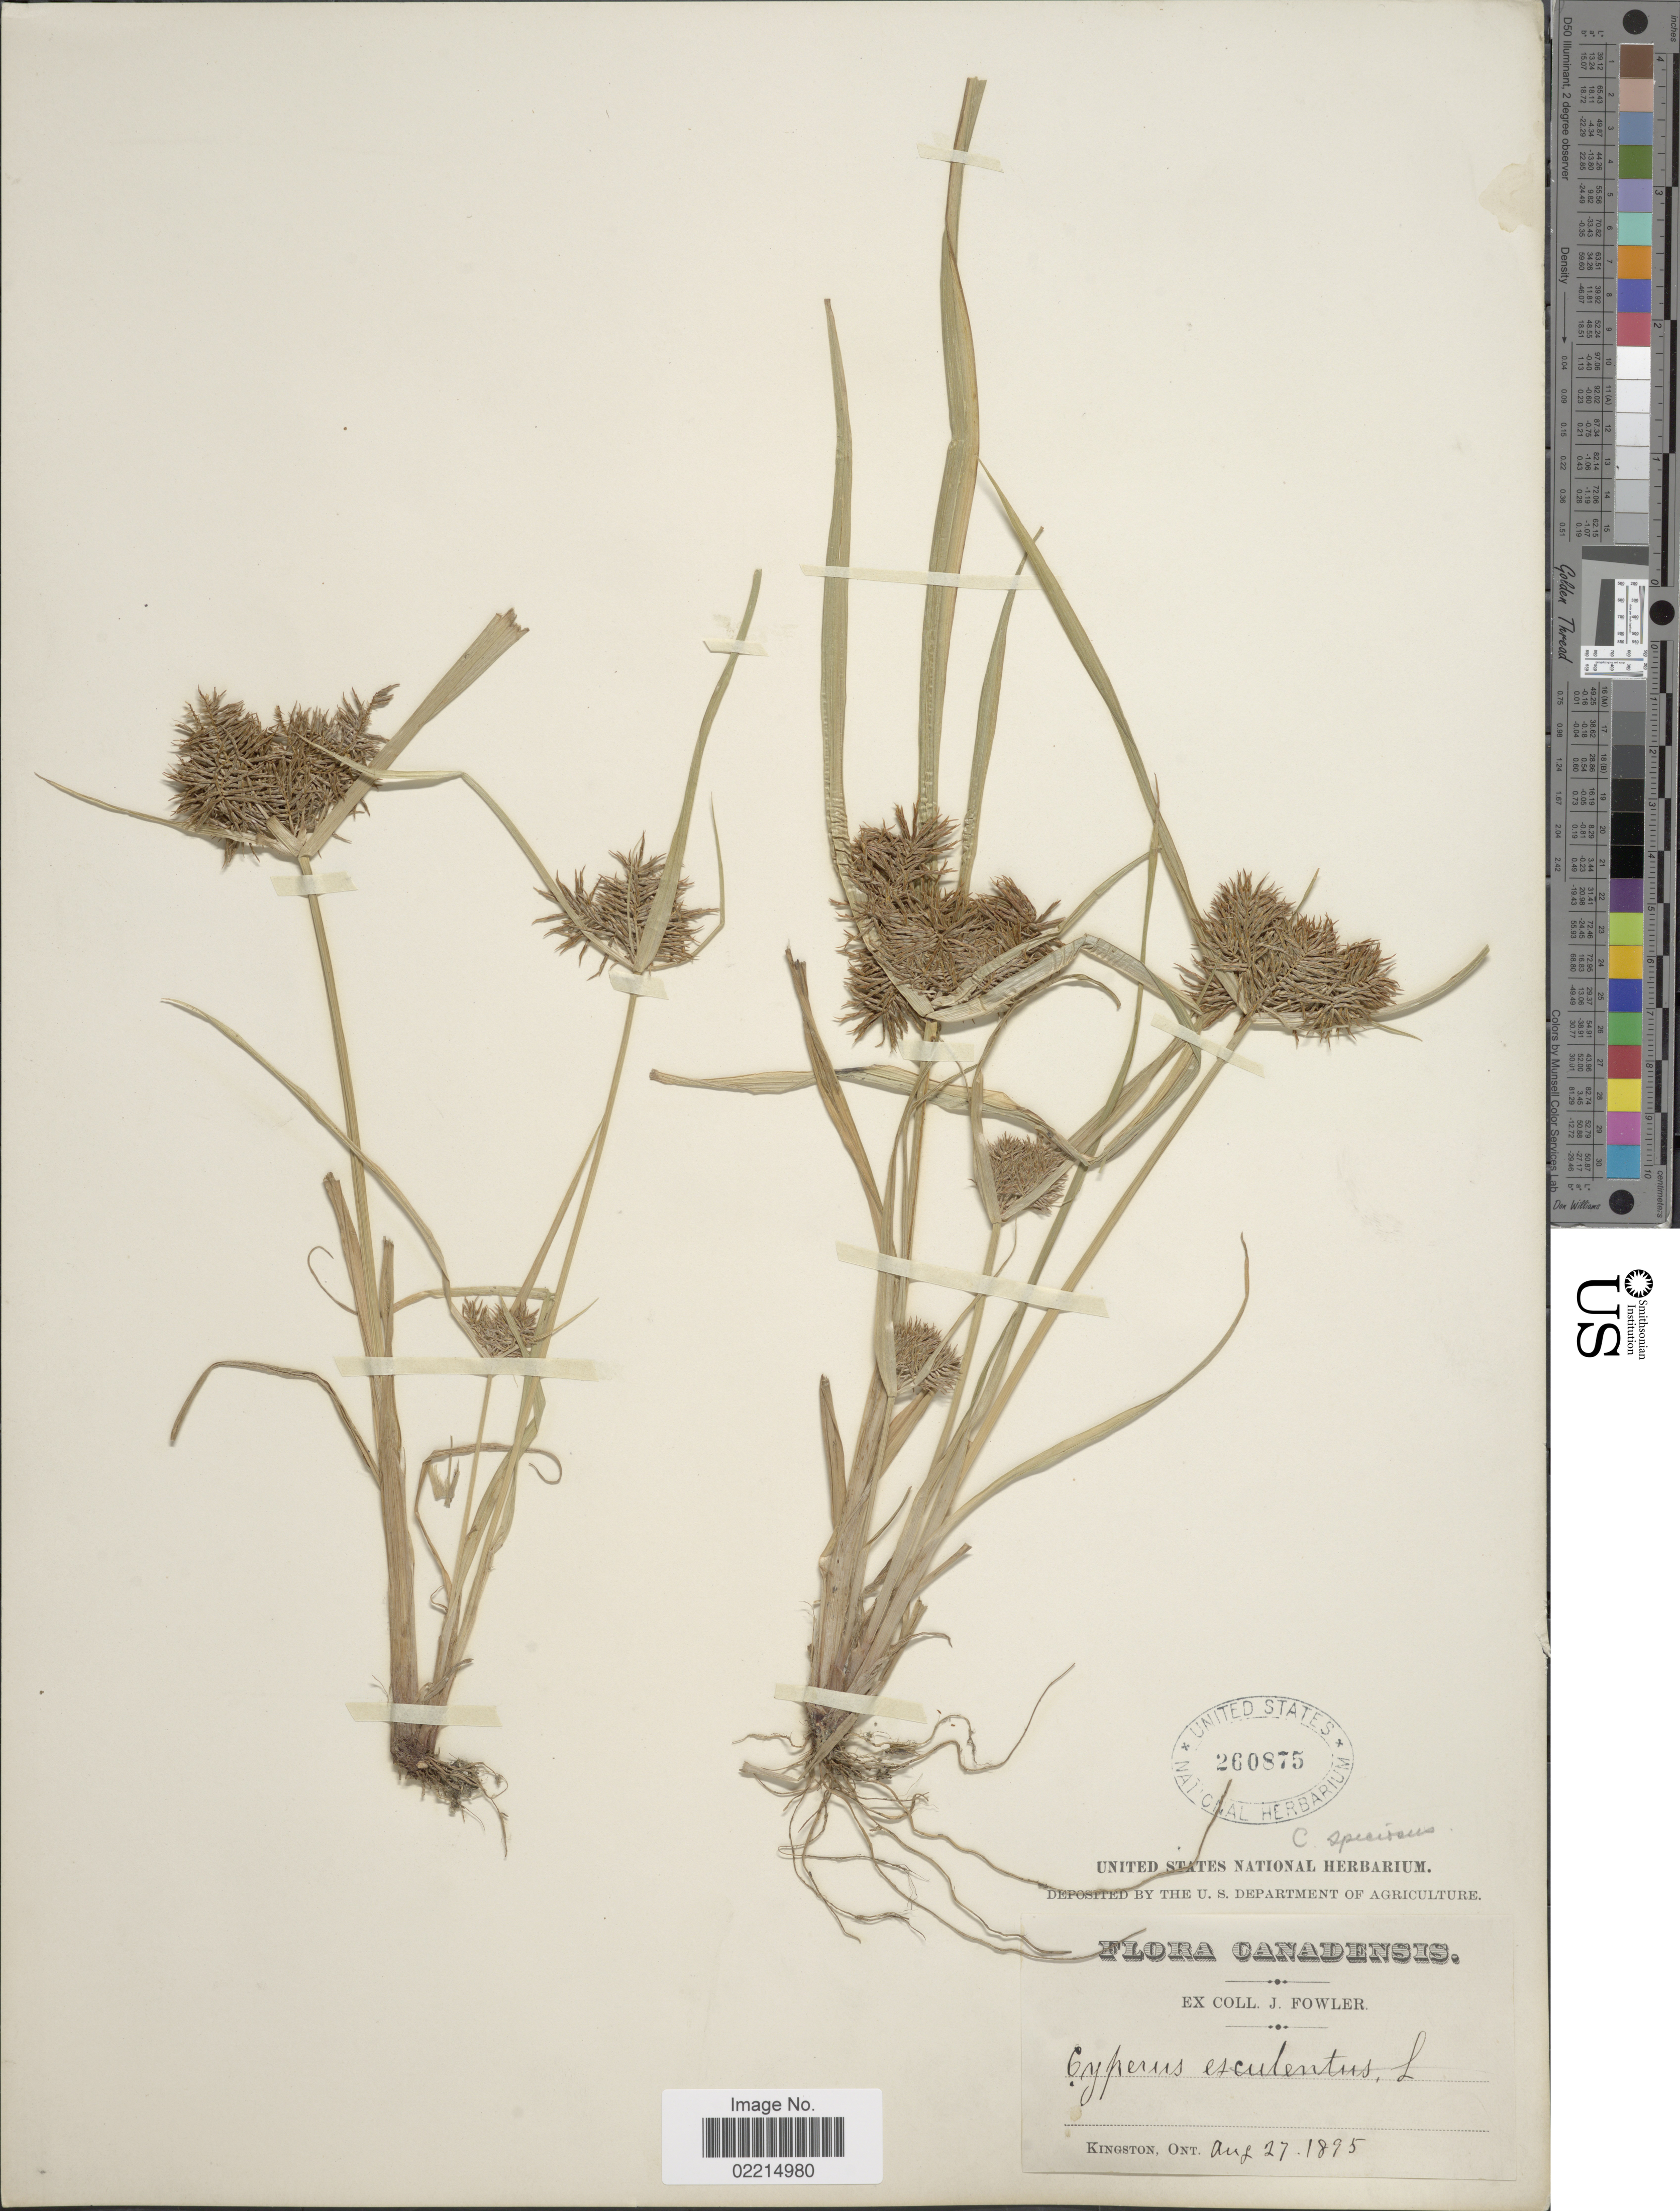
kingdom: Plantae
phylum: Tracheophyta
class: Liliopsida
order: Poales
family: Cyperaceae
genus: Cyperus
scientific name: Cyperus engelmannii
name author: Steud.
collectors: ex herb. J. Fowler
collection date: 1895-08-27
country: Canada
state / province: Ontario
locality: Kingston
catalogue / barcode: US 260875